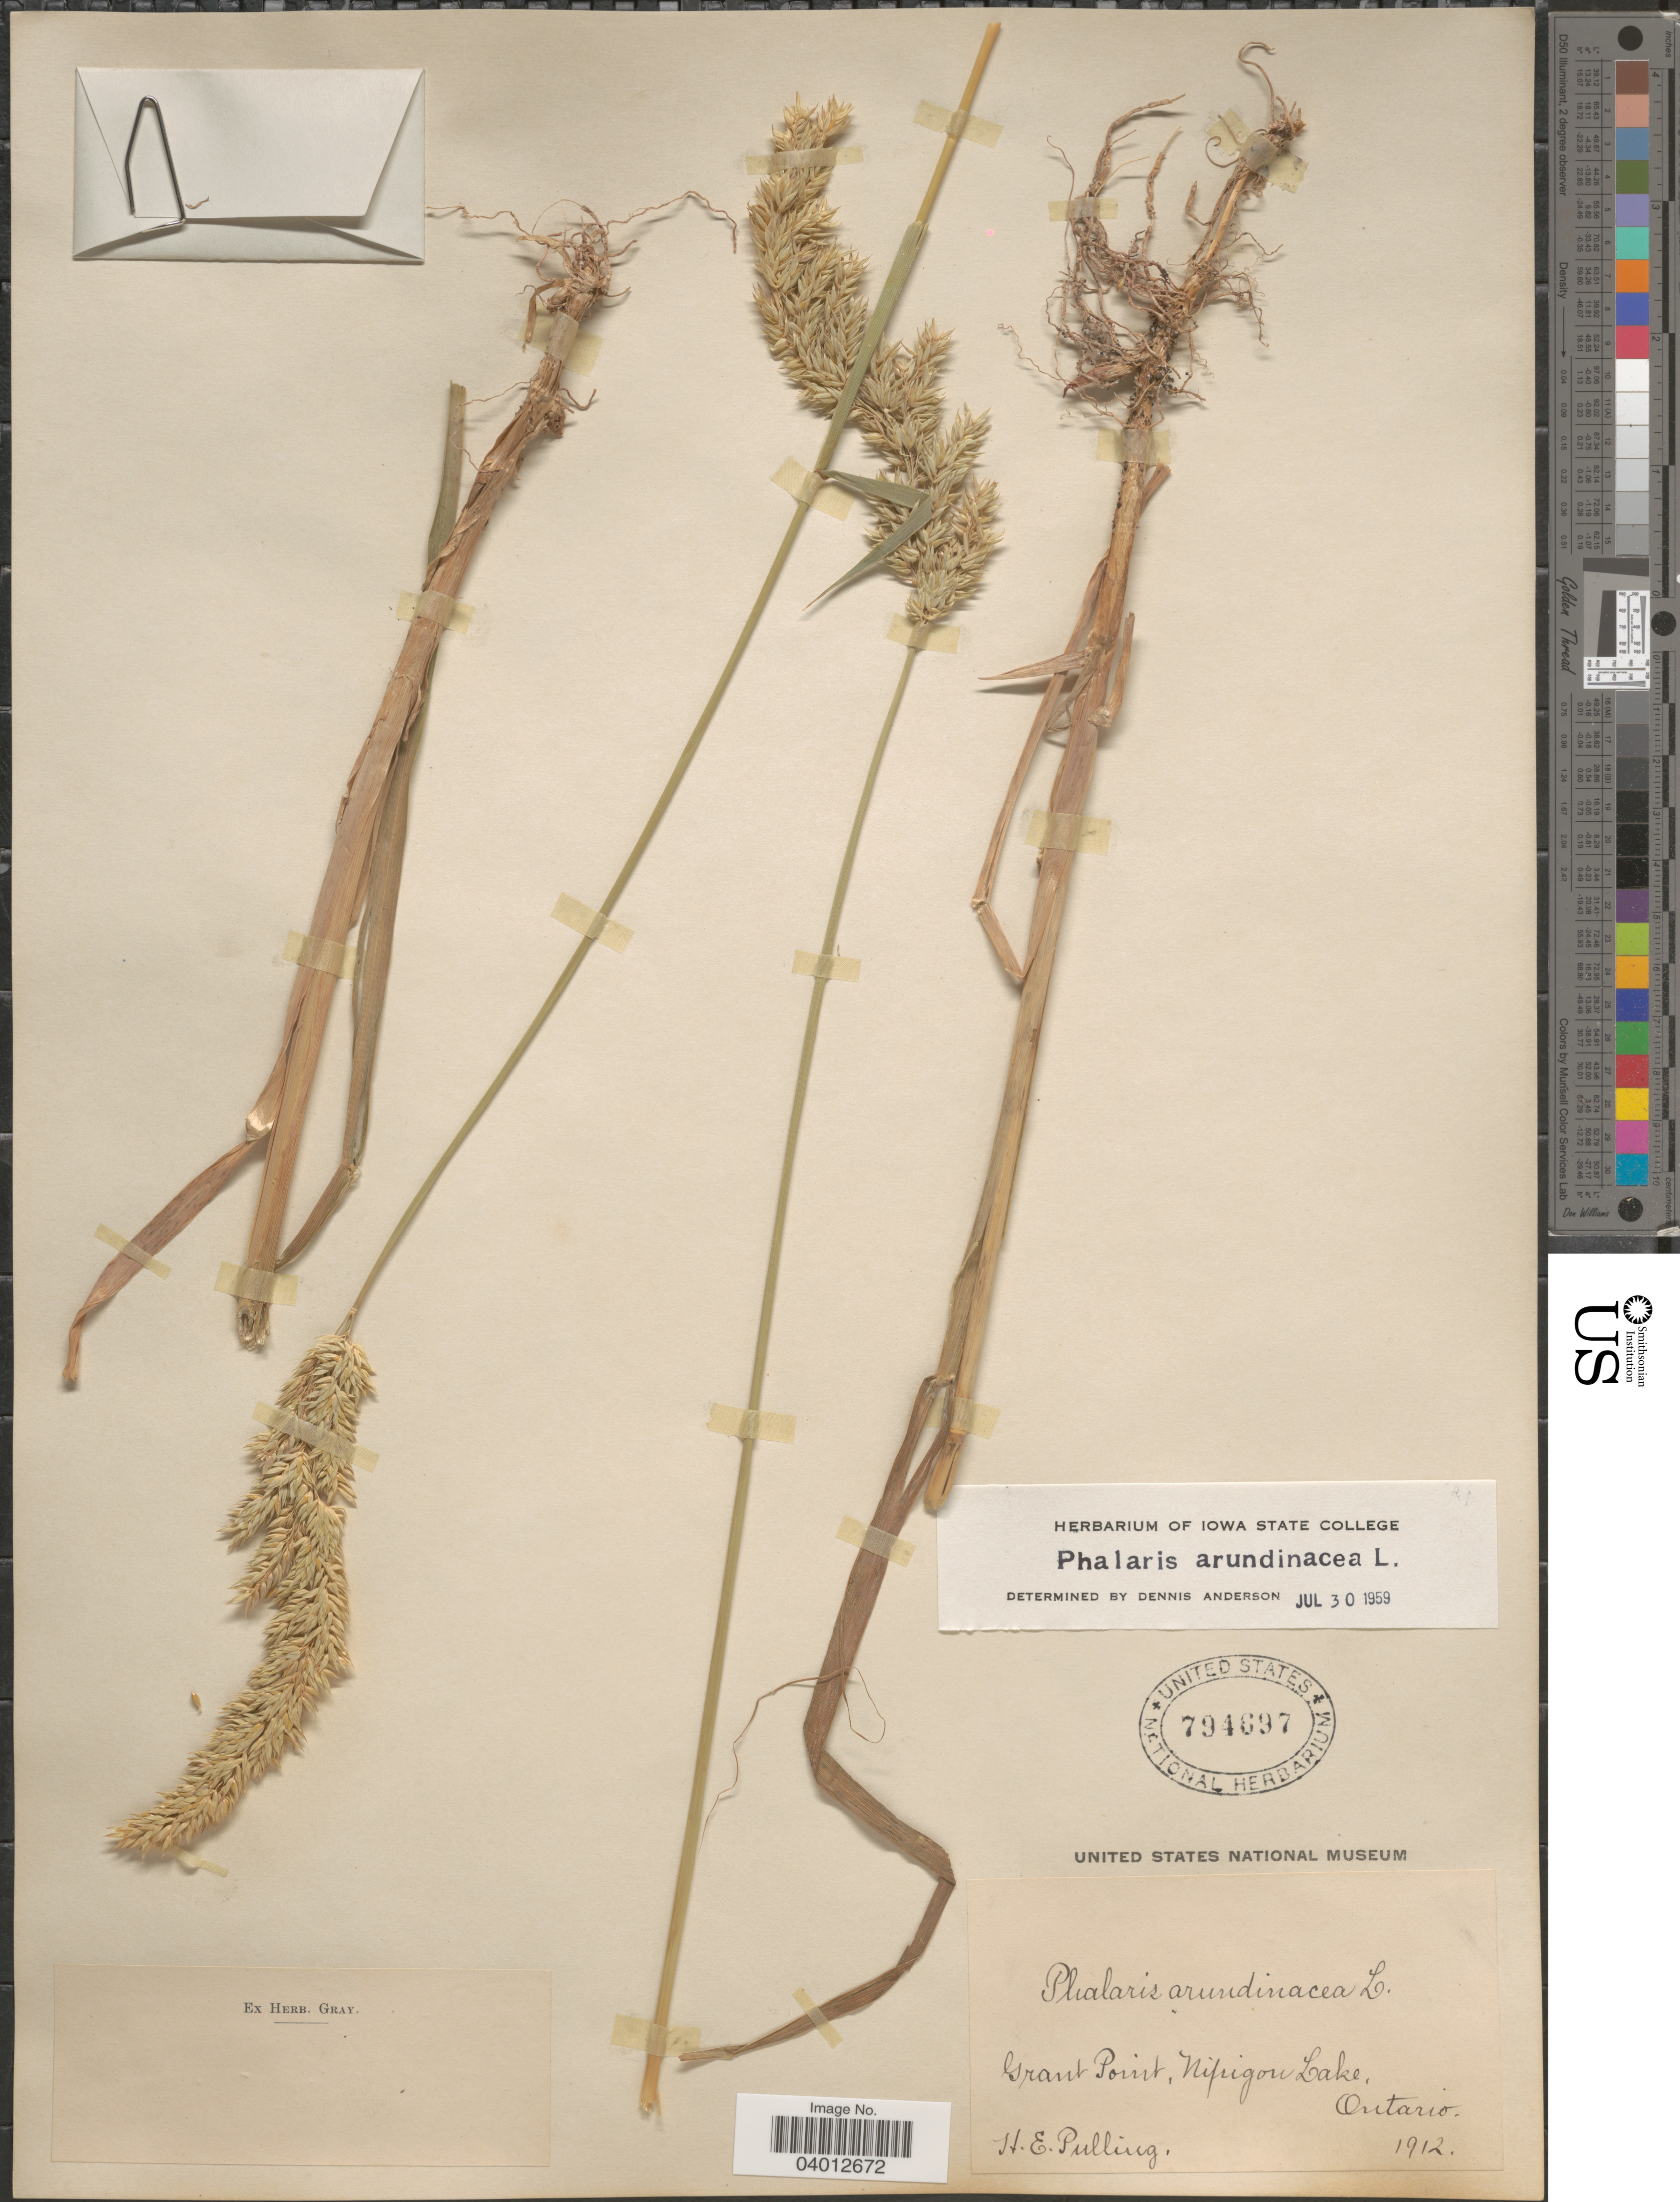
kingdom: Plantae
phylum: Tracheophyta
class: Liliopsida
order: Poales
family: Poaceae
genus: Phalaris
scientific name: Phalaris arundinacea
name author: L.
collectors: H. Pulling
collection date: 1912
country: Canada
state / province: Ontario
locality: Grant Point, Nipigon Lake.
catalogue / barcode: US 794697